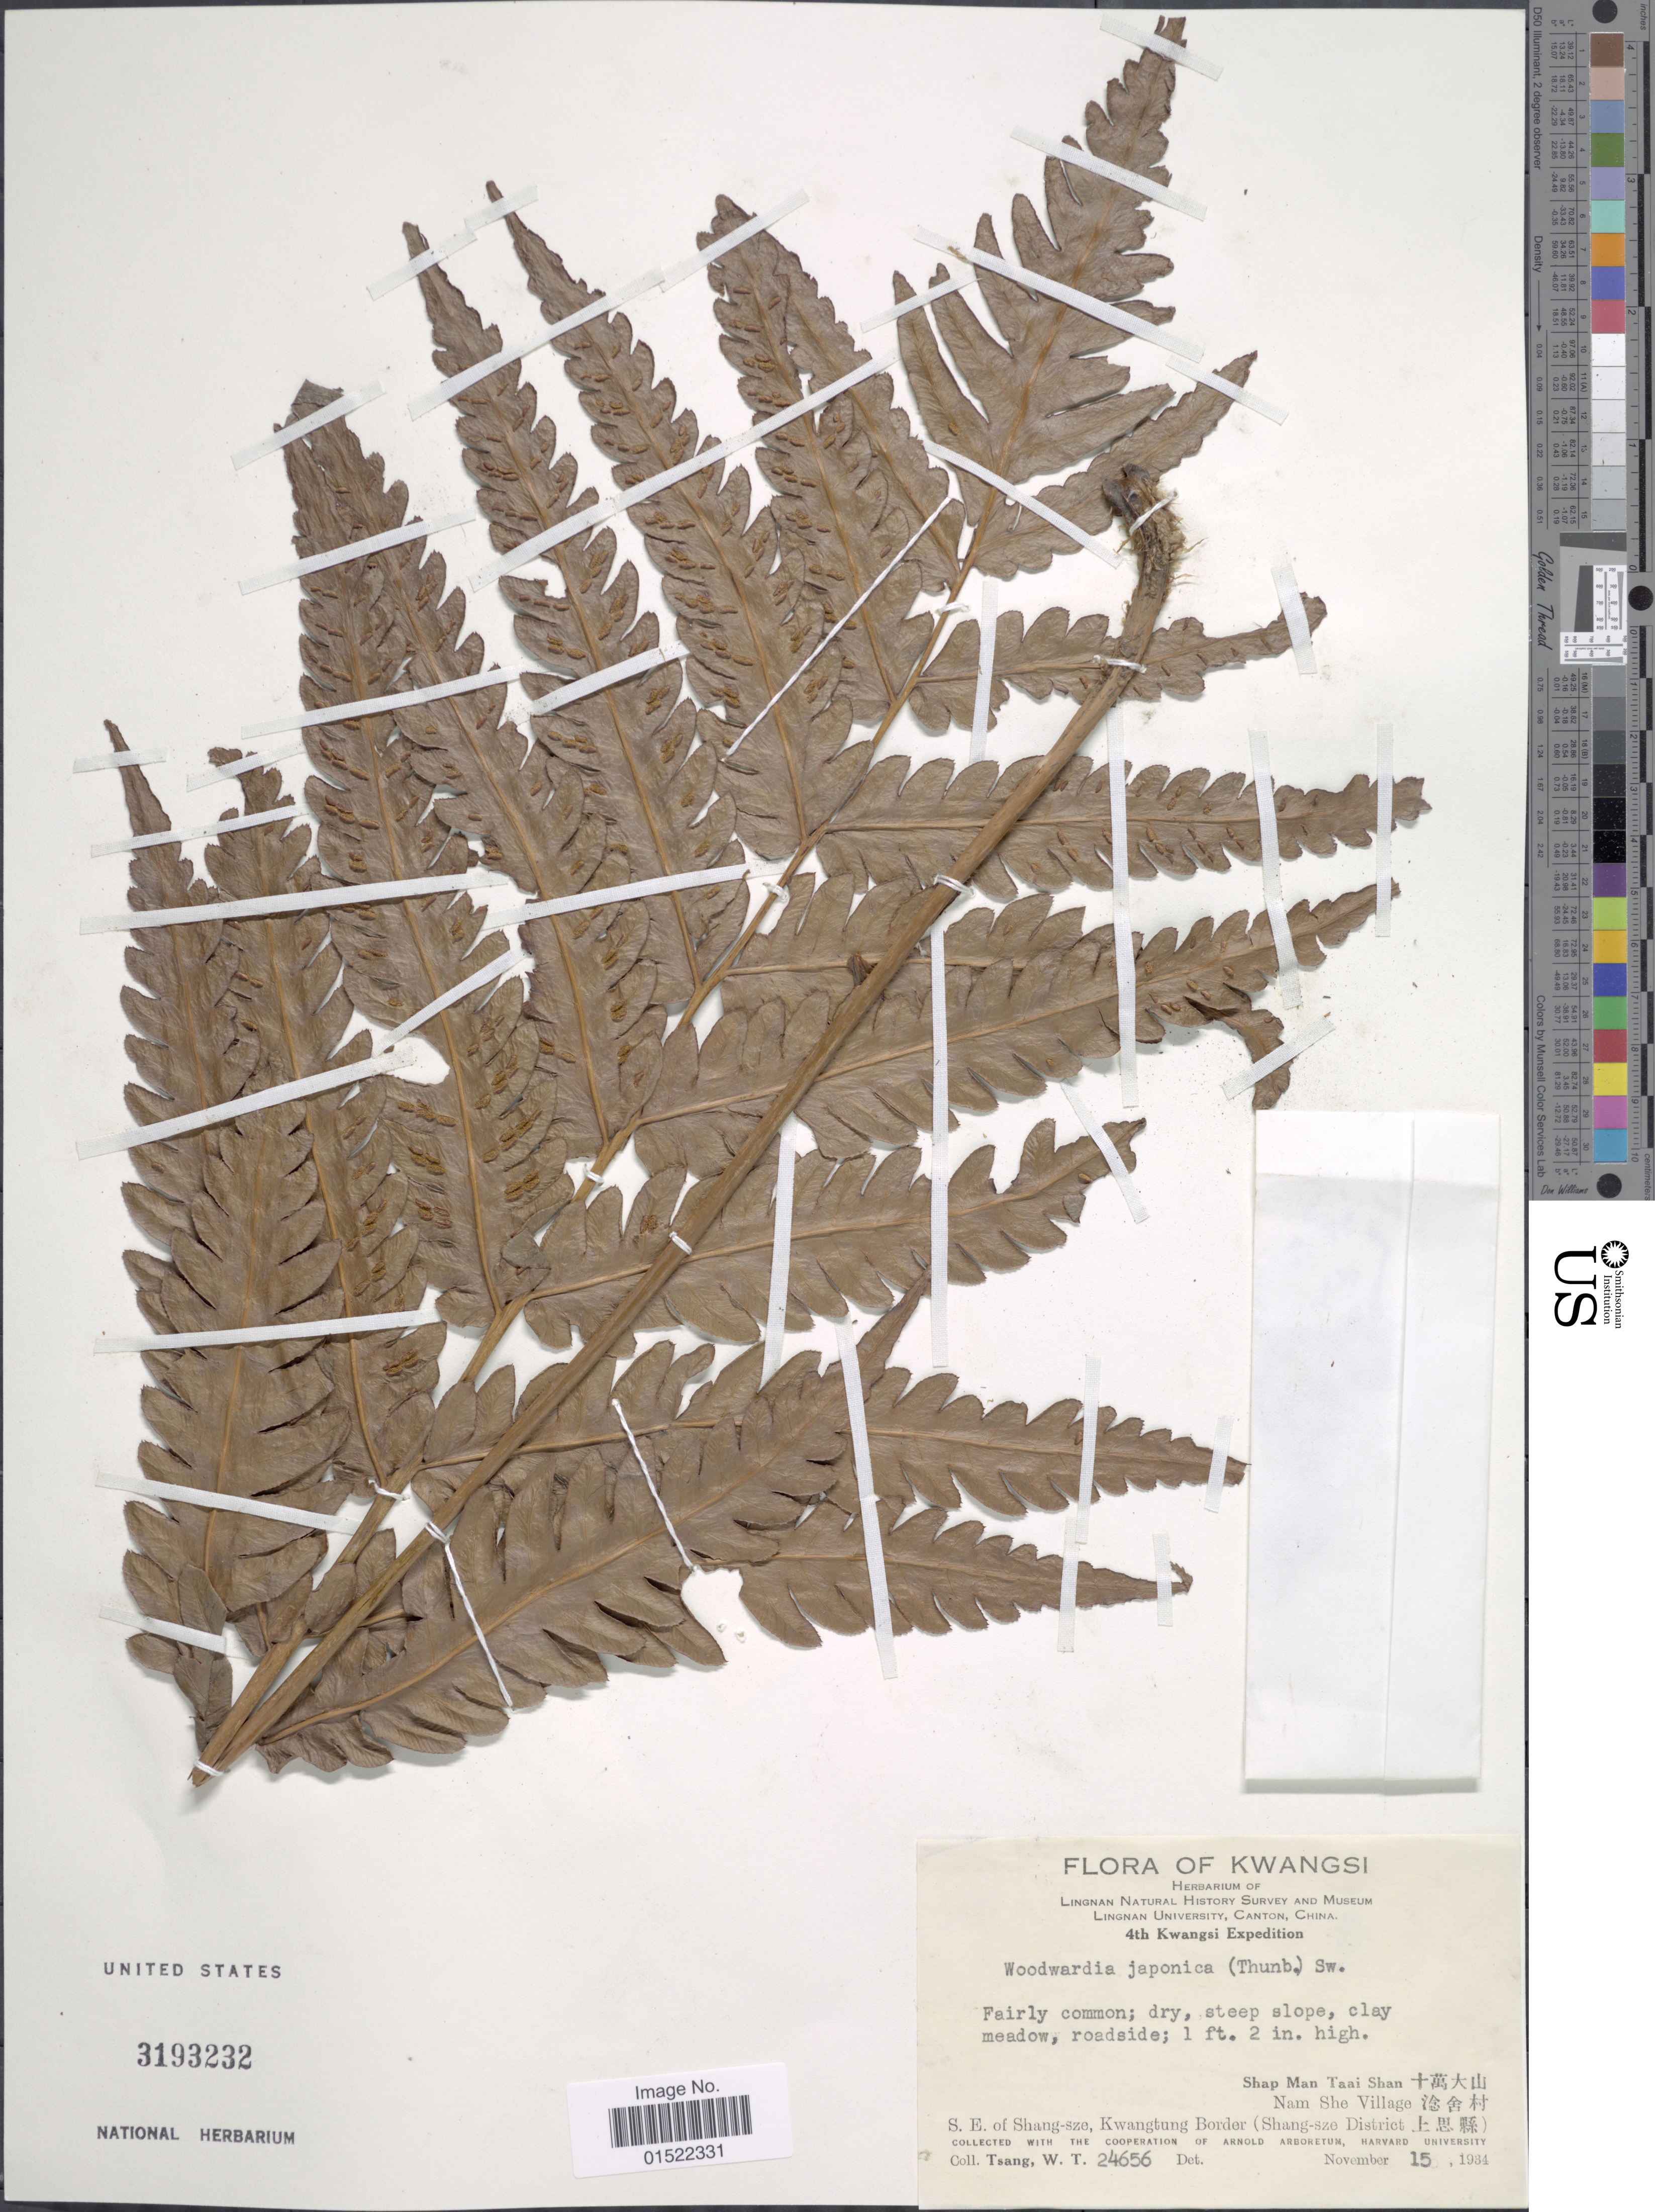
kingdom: Plantae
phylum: Tracheophyta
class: Polypodiopsida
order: Polypodiales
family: Blechnaceae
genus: Woodwardia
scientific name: Woodwardia japonica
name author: (L. f.) Sm.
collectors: W. T. Tsang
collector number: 24656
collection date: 1934-11-15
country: China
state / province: Guangxi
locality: Kwangsi, Shap Man Taai Shan, Nam She Village, S. E. of Shang-sze, Kwangtung Border (Shang-sze District)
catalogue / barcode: US 3193232